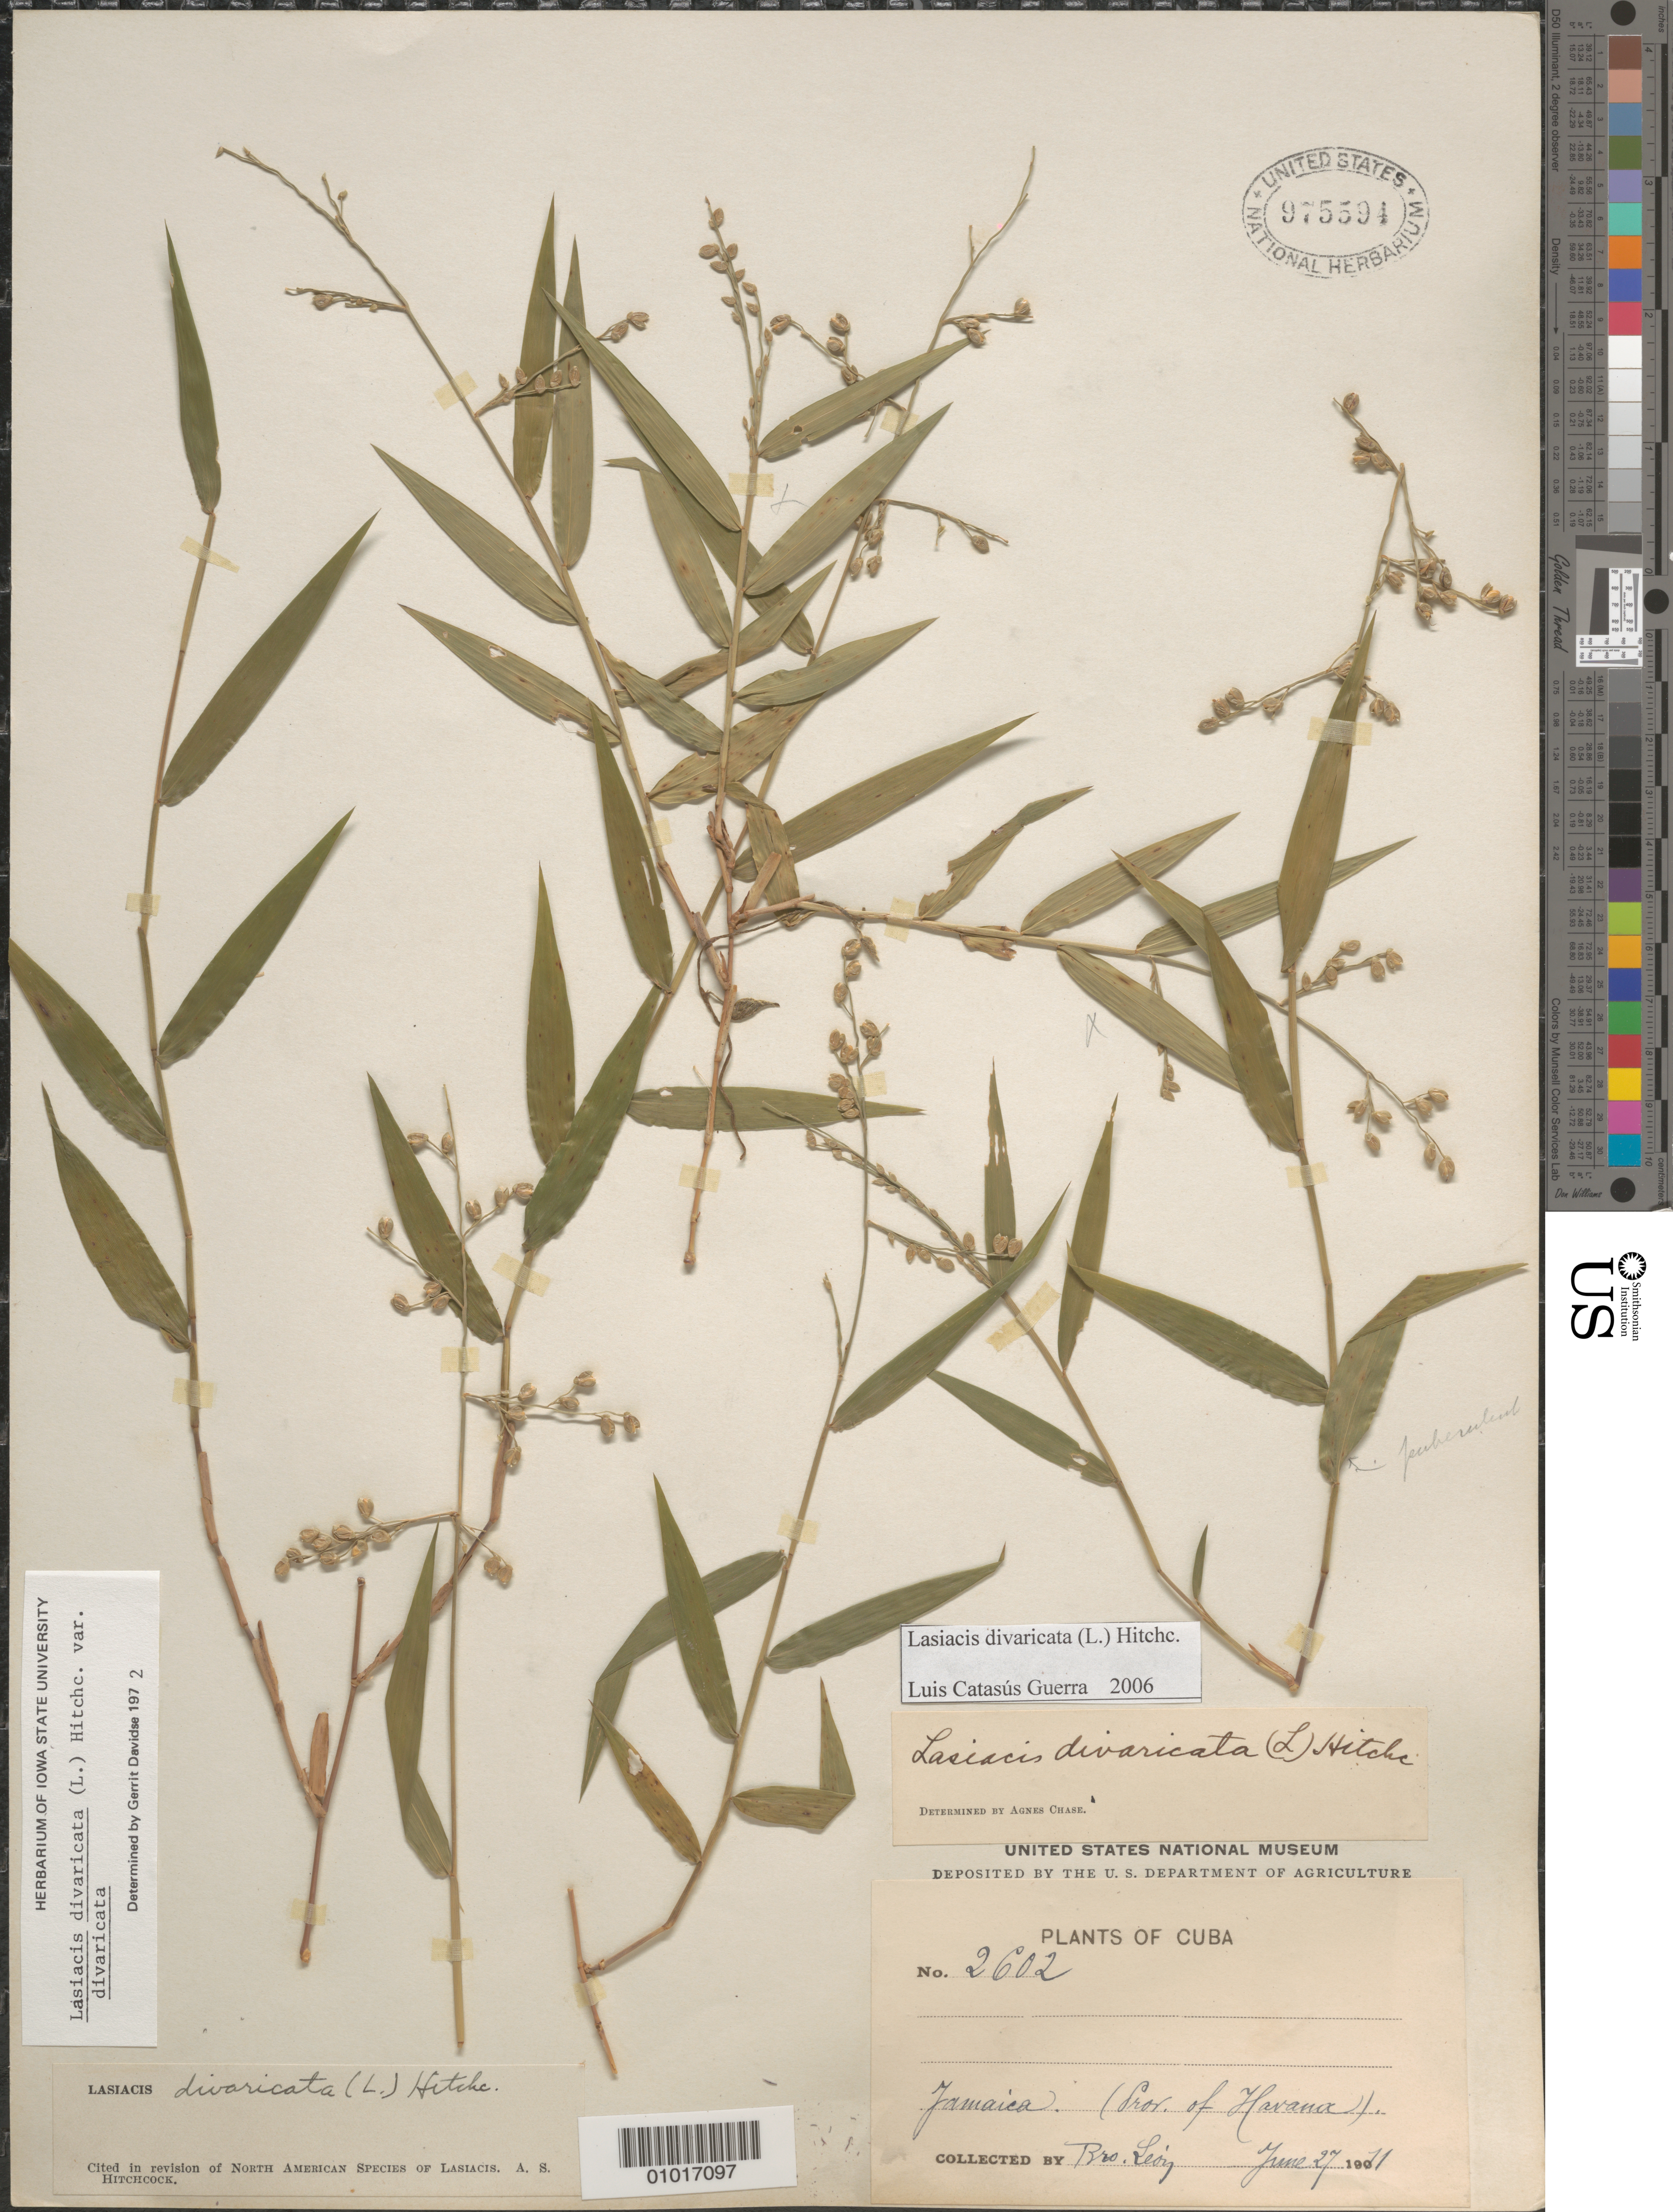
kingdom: Plantae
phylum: Tracheophyta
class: Liliopsida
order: Poales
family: Poaceae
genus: Lasiacis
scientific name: Lasiacis divaricata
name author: (L.) Hitchc.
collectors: Bro. León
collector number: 2602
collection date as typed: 27 Jun 1911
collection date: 1911-06-27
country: Cuba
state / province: La Habana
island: Cuba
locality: Jamaica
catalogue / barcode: US 975594